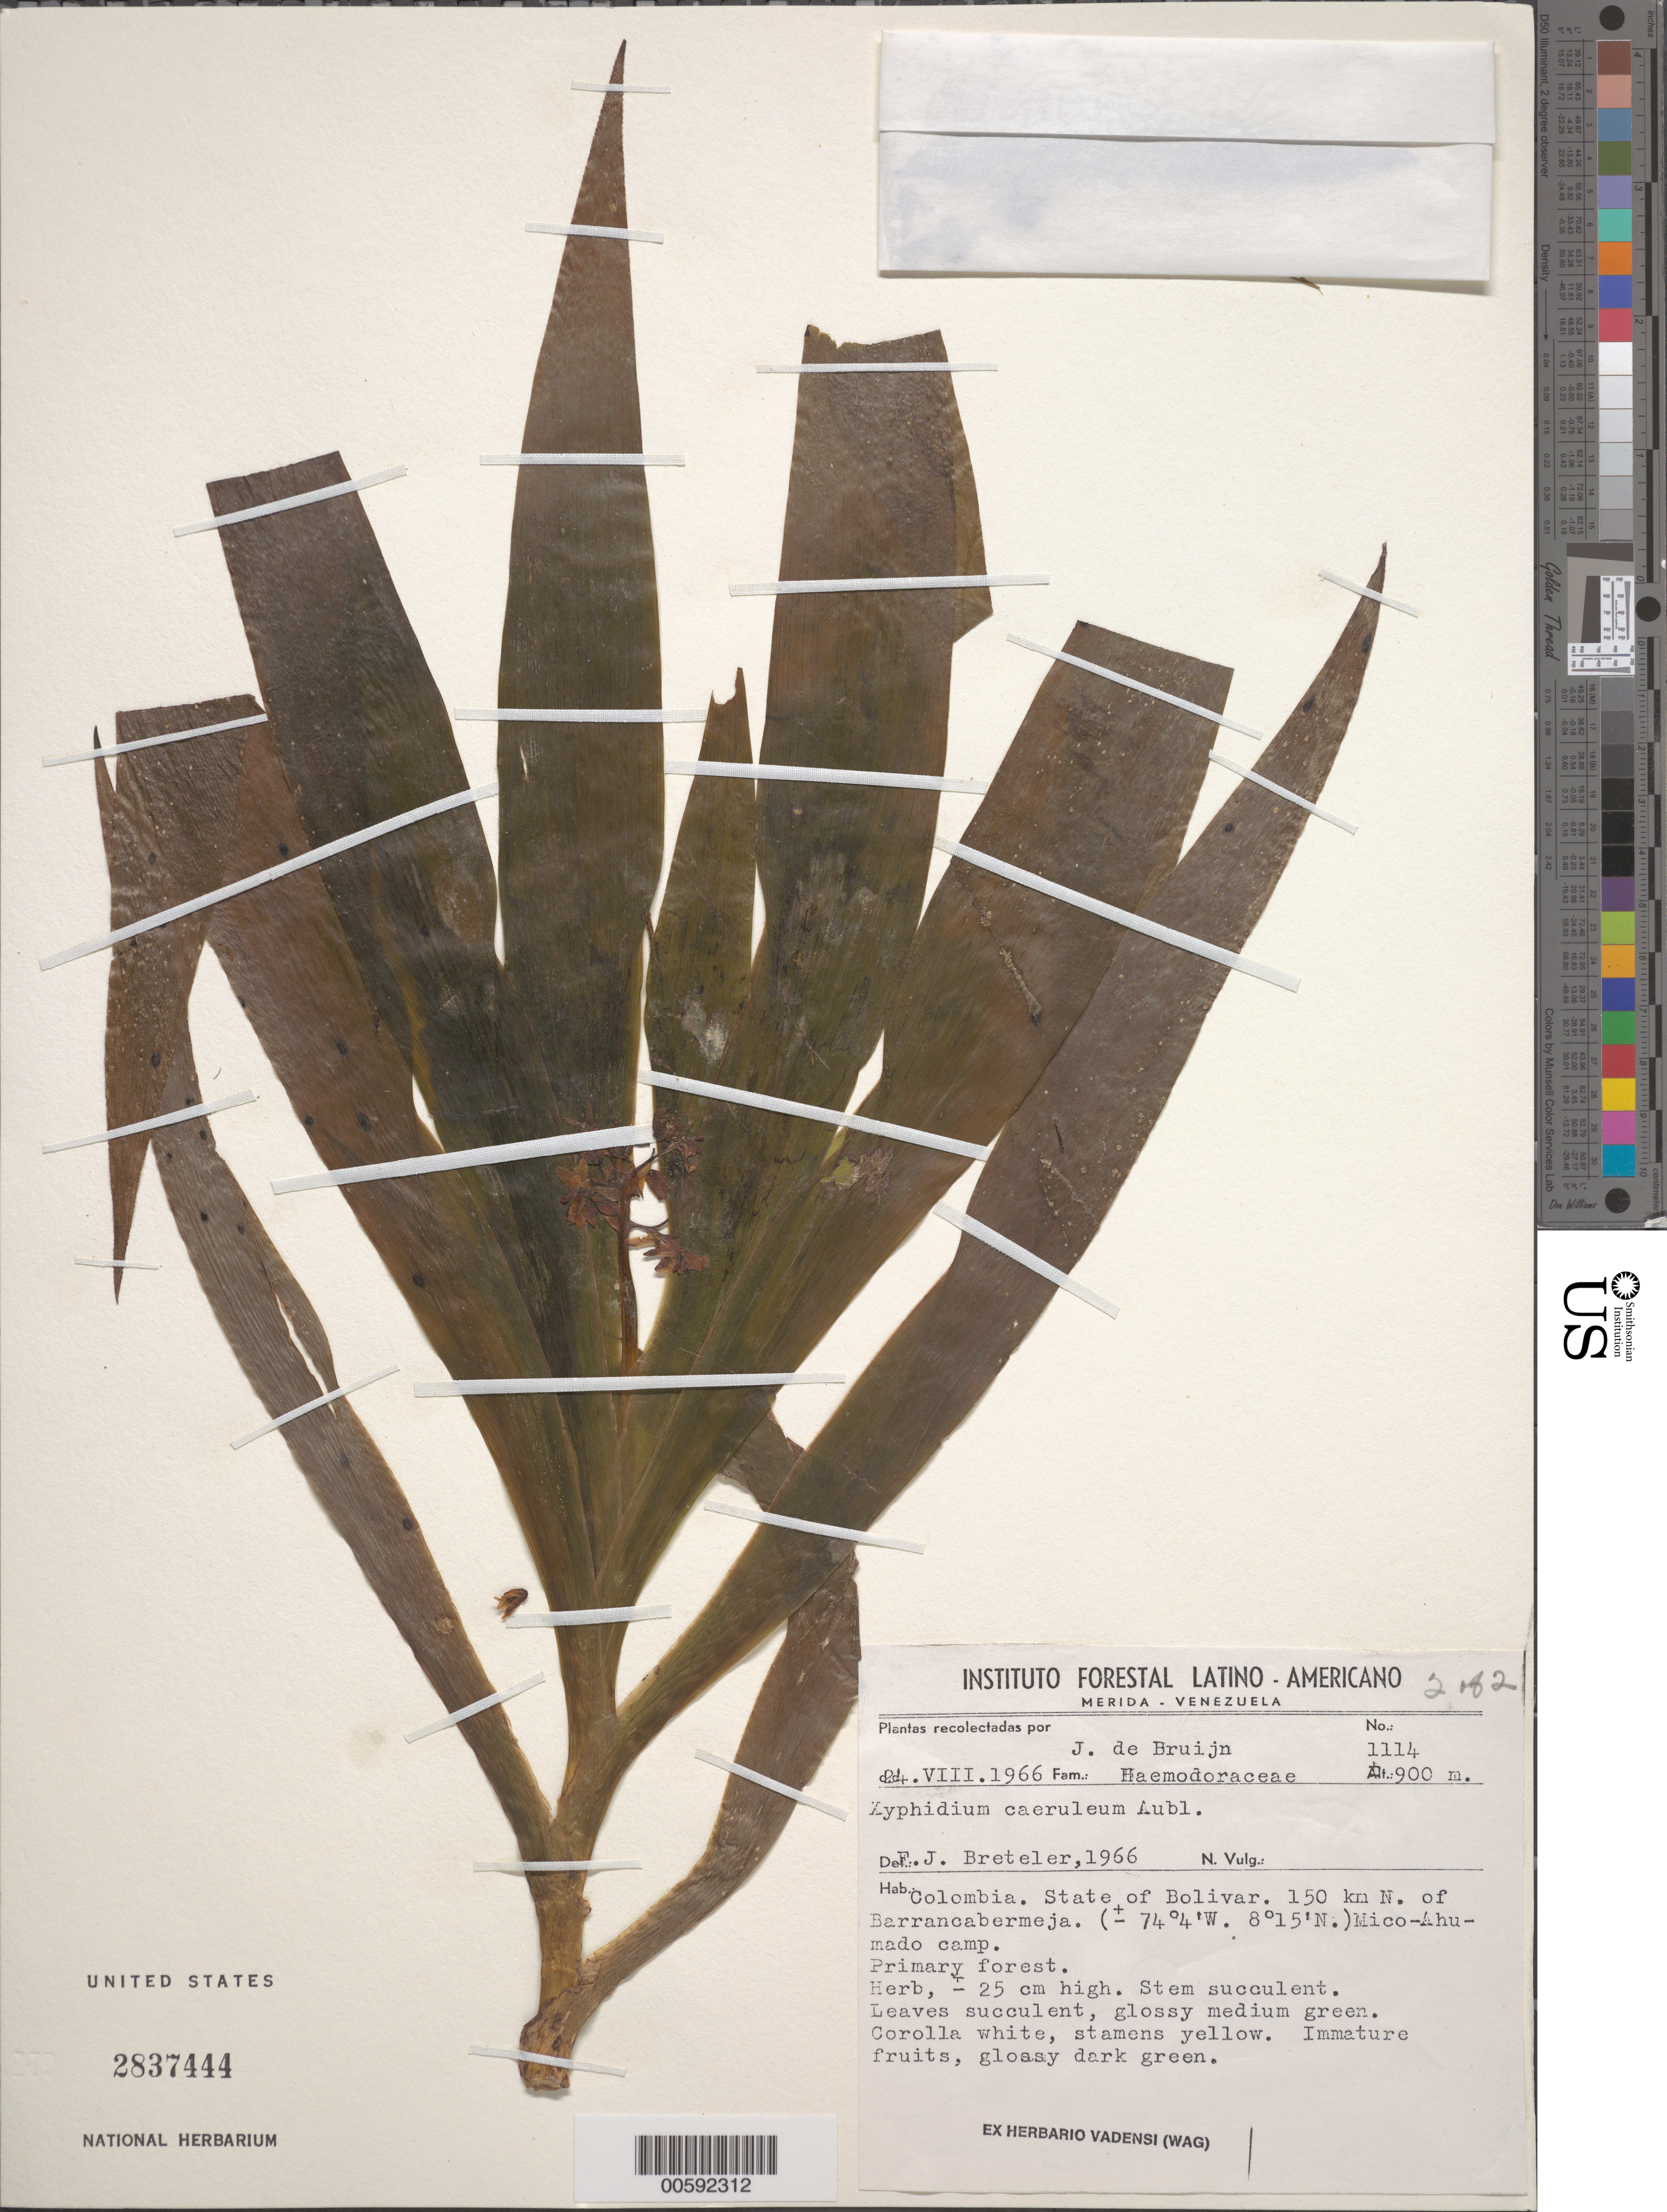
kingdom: Plantae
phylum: Tracheophyta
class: Liliopsida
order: Commelinales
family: Haemodoraceae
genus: Xiphidium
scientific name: Xiphidium caeruleum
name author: Aubl.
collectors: F. J. Breteler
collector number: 1114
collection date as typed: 24 Aug 1966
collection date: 1966-08-24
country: Colombia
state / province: Bolívar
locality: N of Barrancabermeja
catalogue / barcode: US 2837444